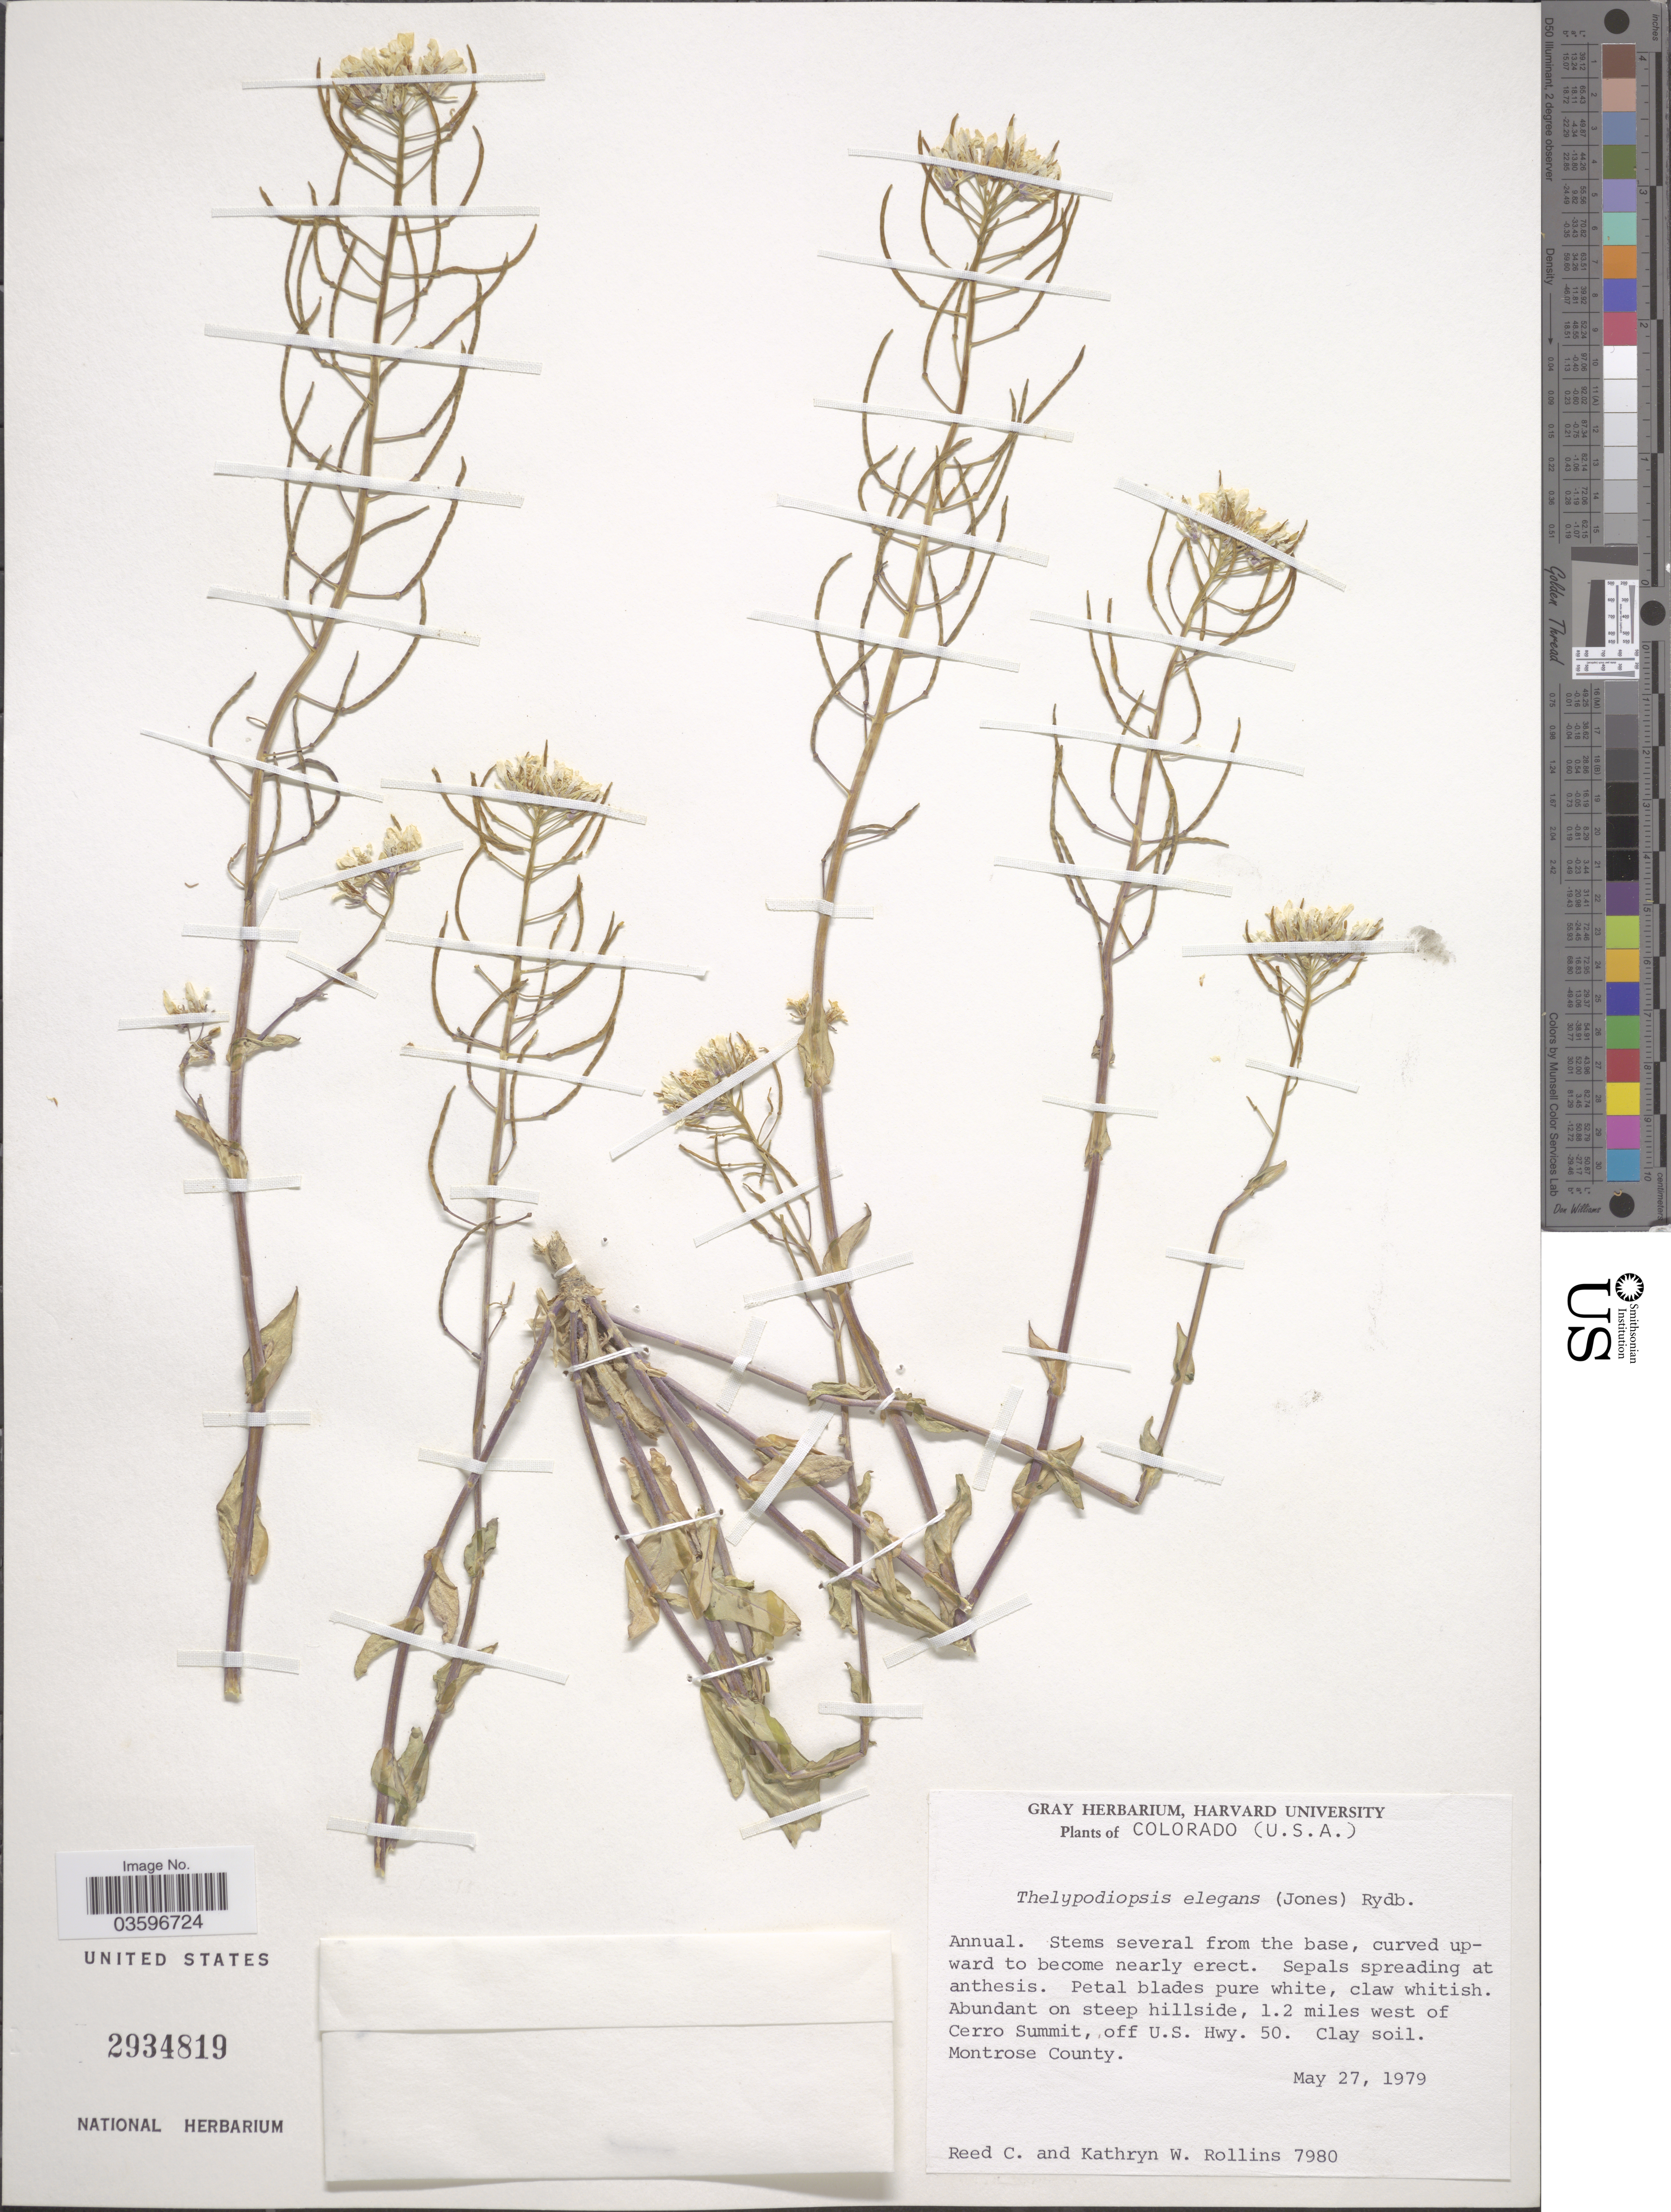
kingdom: Plantae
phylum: Tracheophyta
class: Magnoliopsida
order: Brassicales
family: Brassicaceae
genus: Thelypodiopsis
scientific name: Thelypodiopsis elegans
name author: (M.E. Jones) Rydb.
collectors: R. C. Rollins & K. W. Rollins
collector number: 7980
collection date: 1979-05-27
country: United States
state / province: Colorado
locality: Abundant on steep hillside, 1.2 miles west of Cerro Summit, off U.S. Hwy. 50. Montrose County.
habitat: abundant on steep hillside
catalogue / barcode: US 2934819